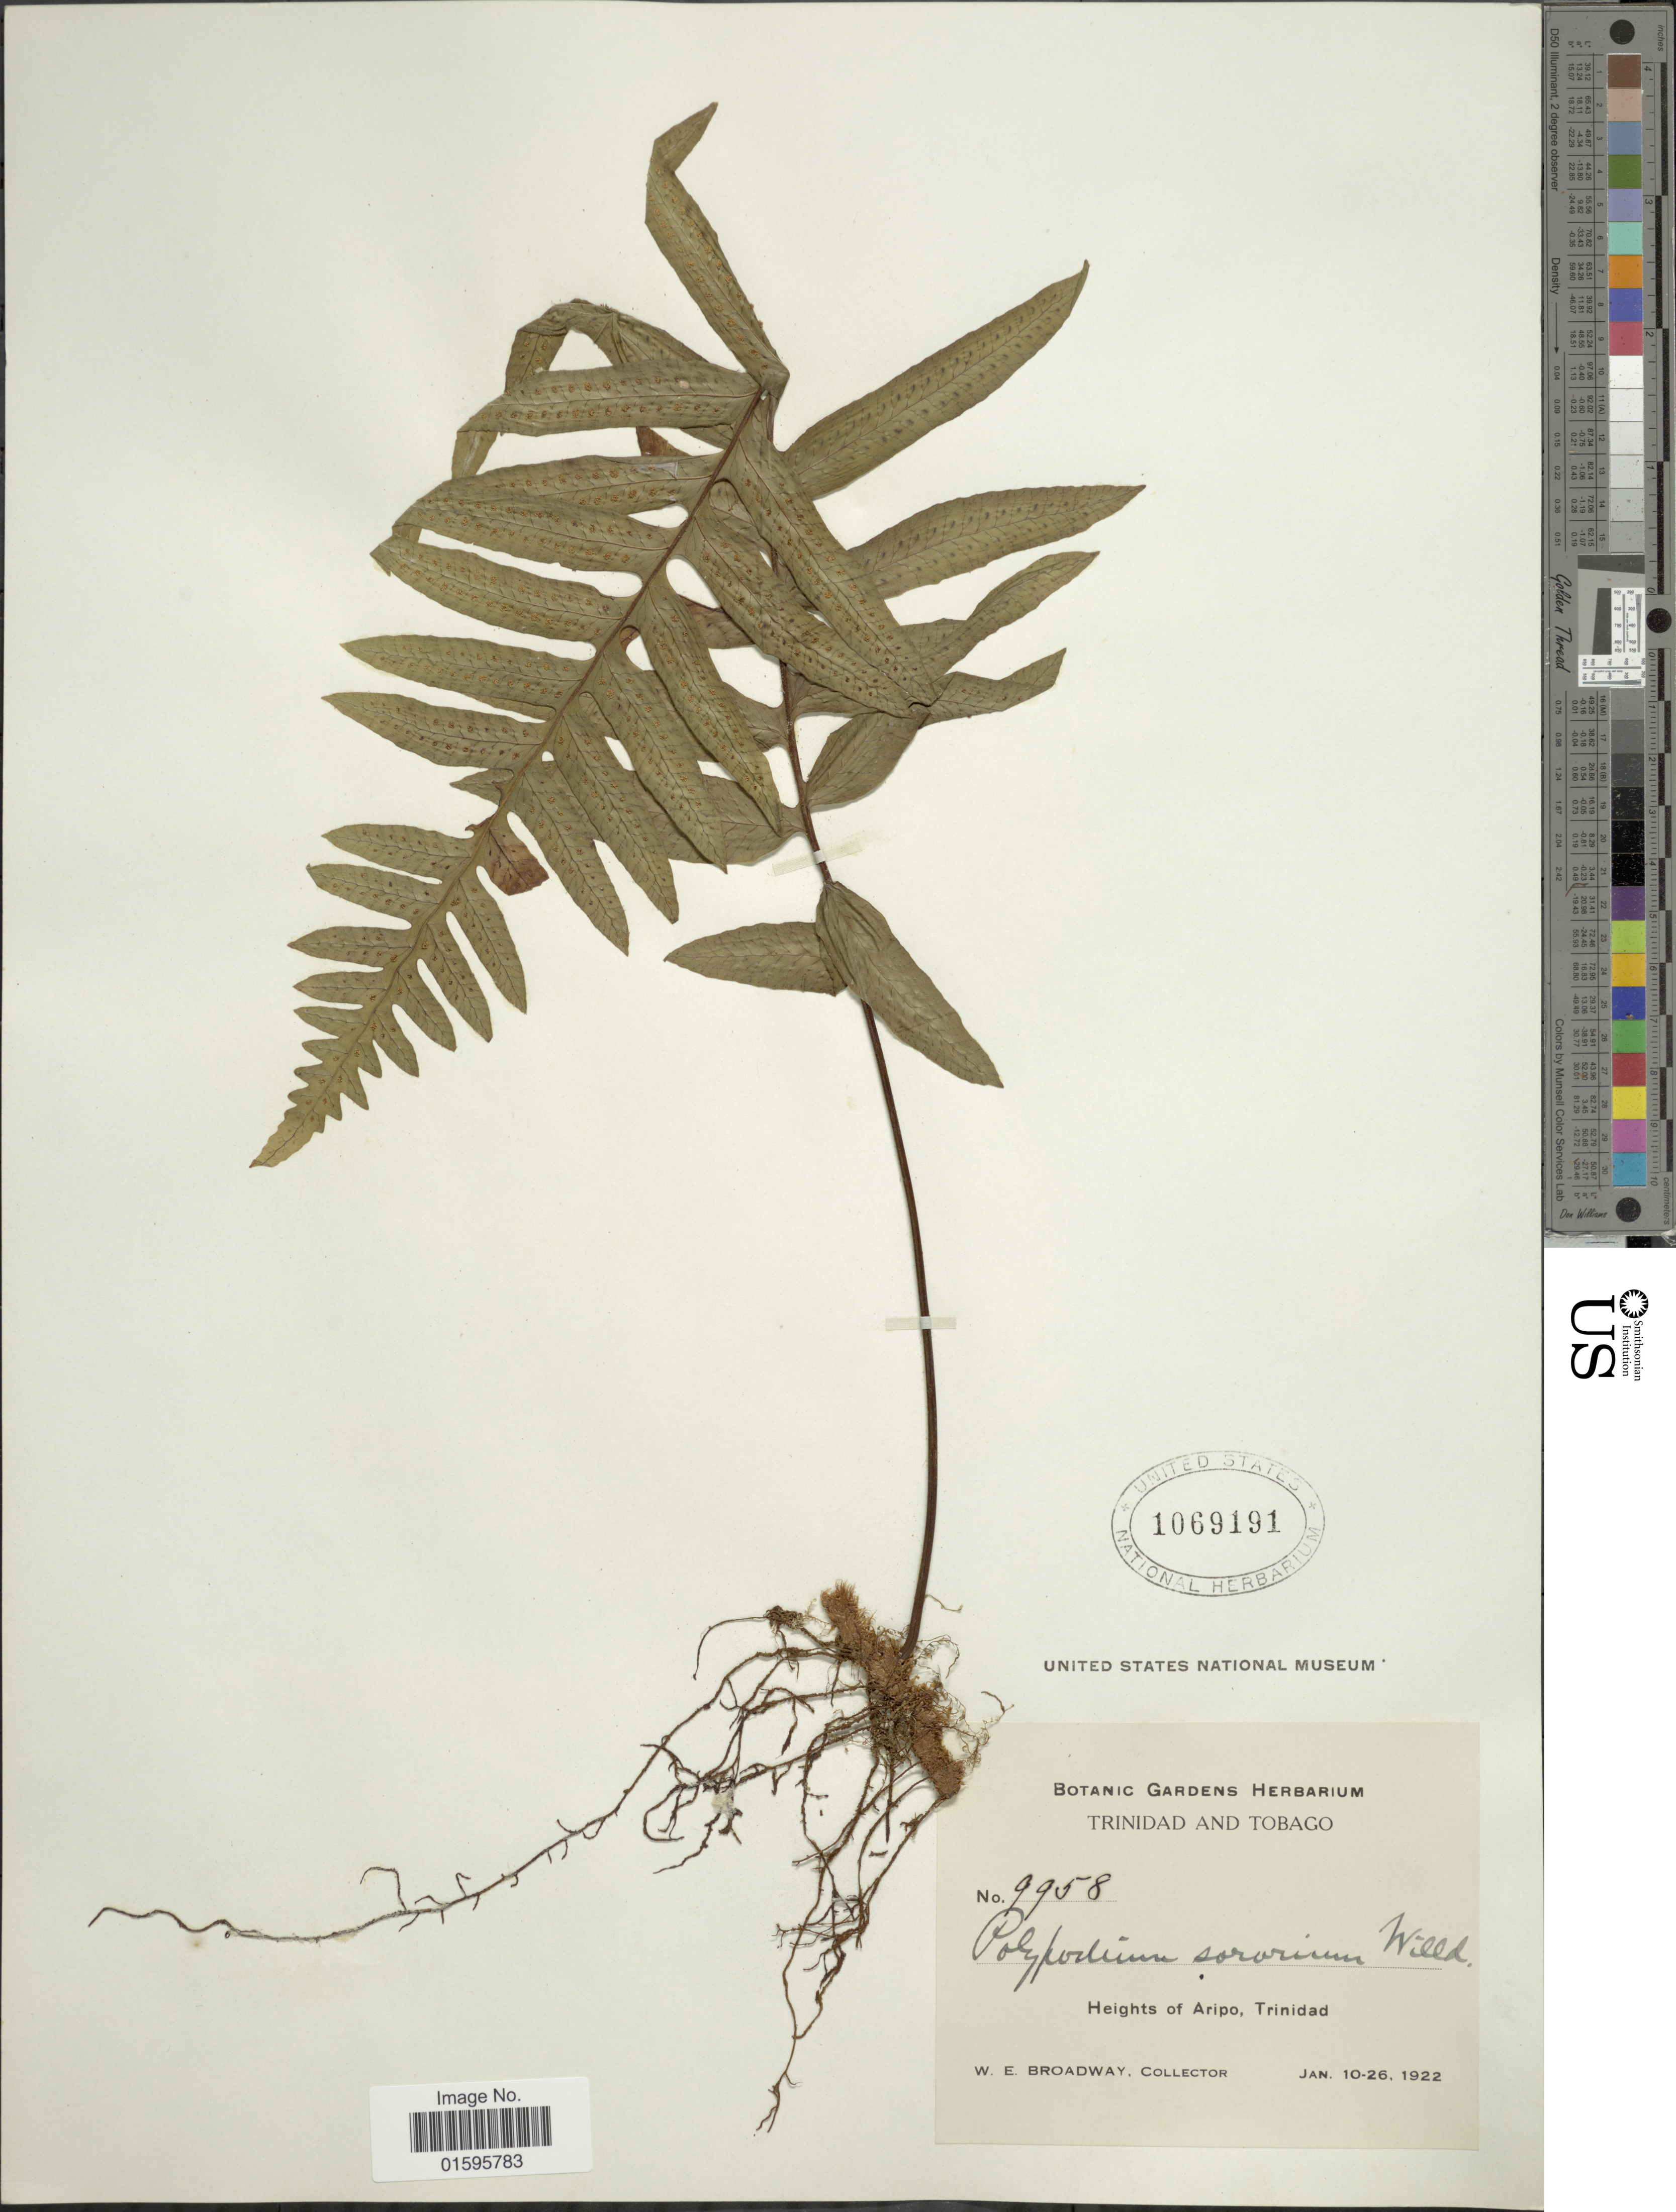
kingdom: Plantae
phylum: Tracheophyta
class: Polypodiopsida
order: Polypodiales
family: Polypodiaceae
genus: Polypodium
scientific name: Polypodium dulce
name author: Poir.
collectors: W. E. Broadway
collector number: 9958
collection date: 1922-01-10/1922-01-26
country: Trinidad and Tobago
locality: Heights of Aripo, Trinidad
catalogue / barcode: US 1069191